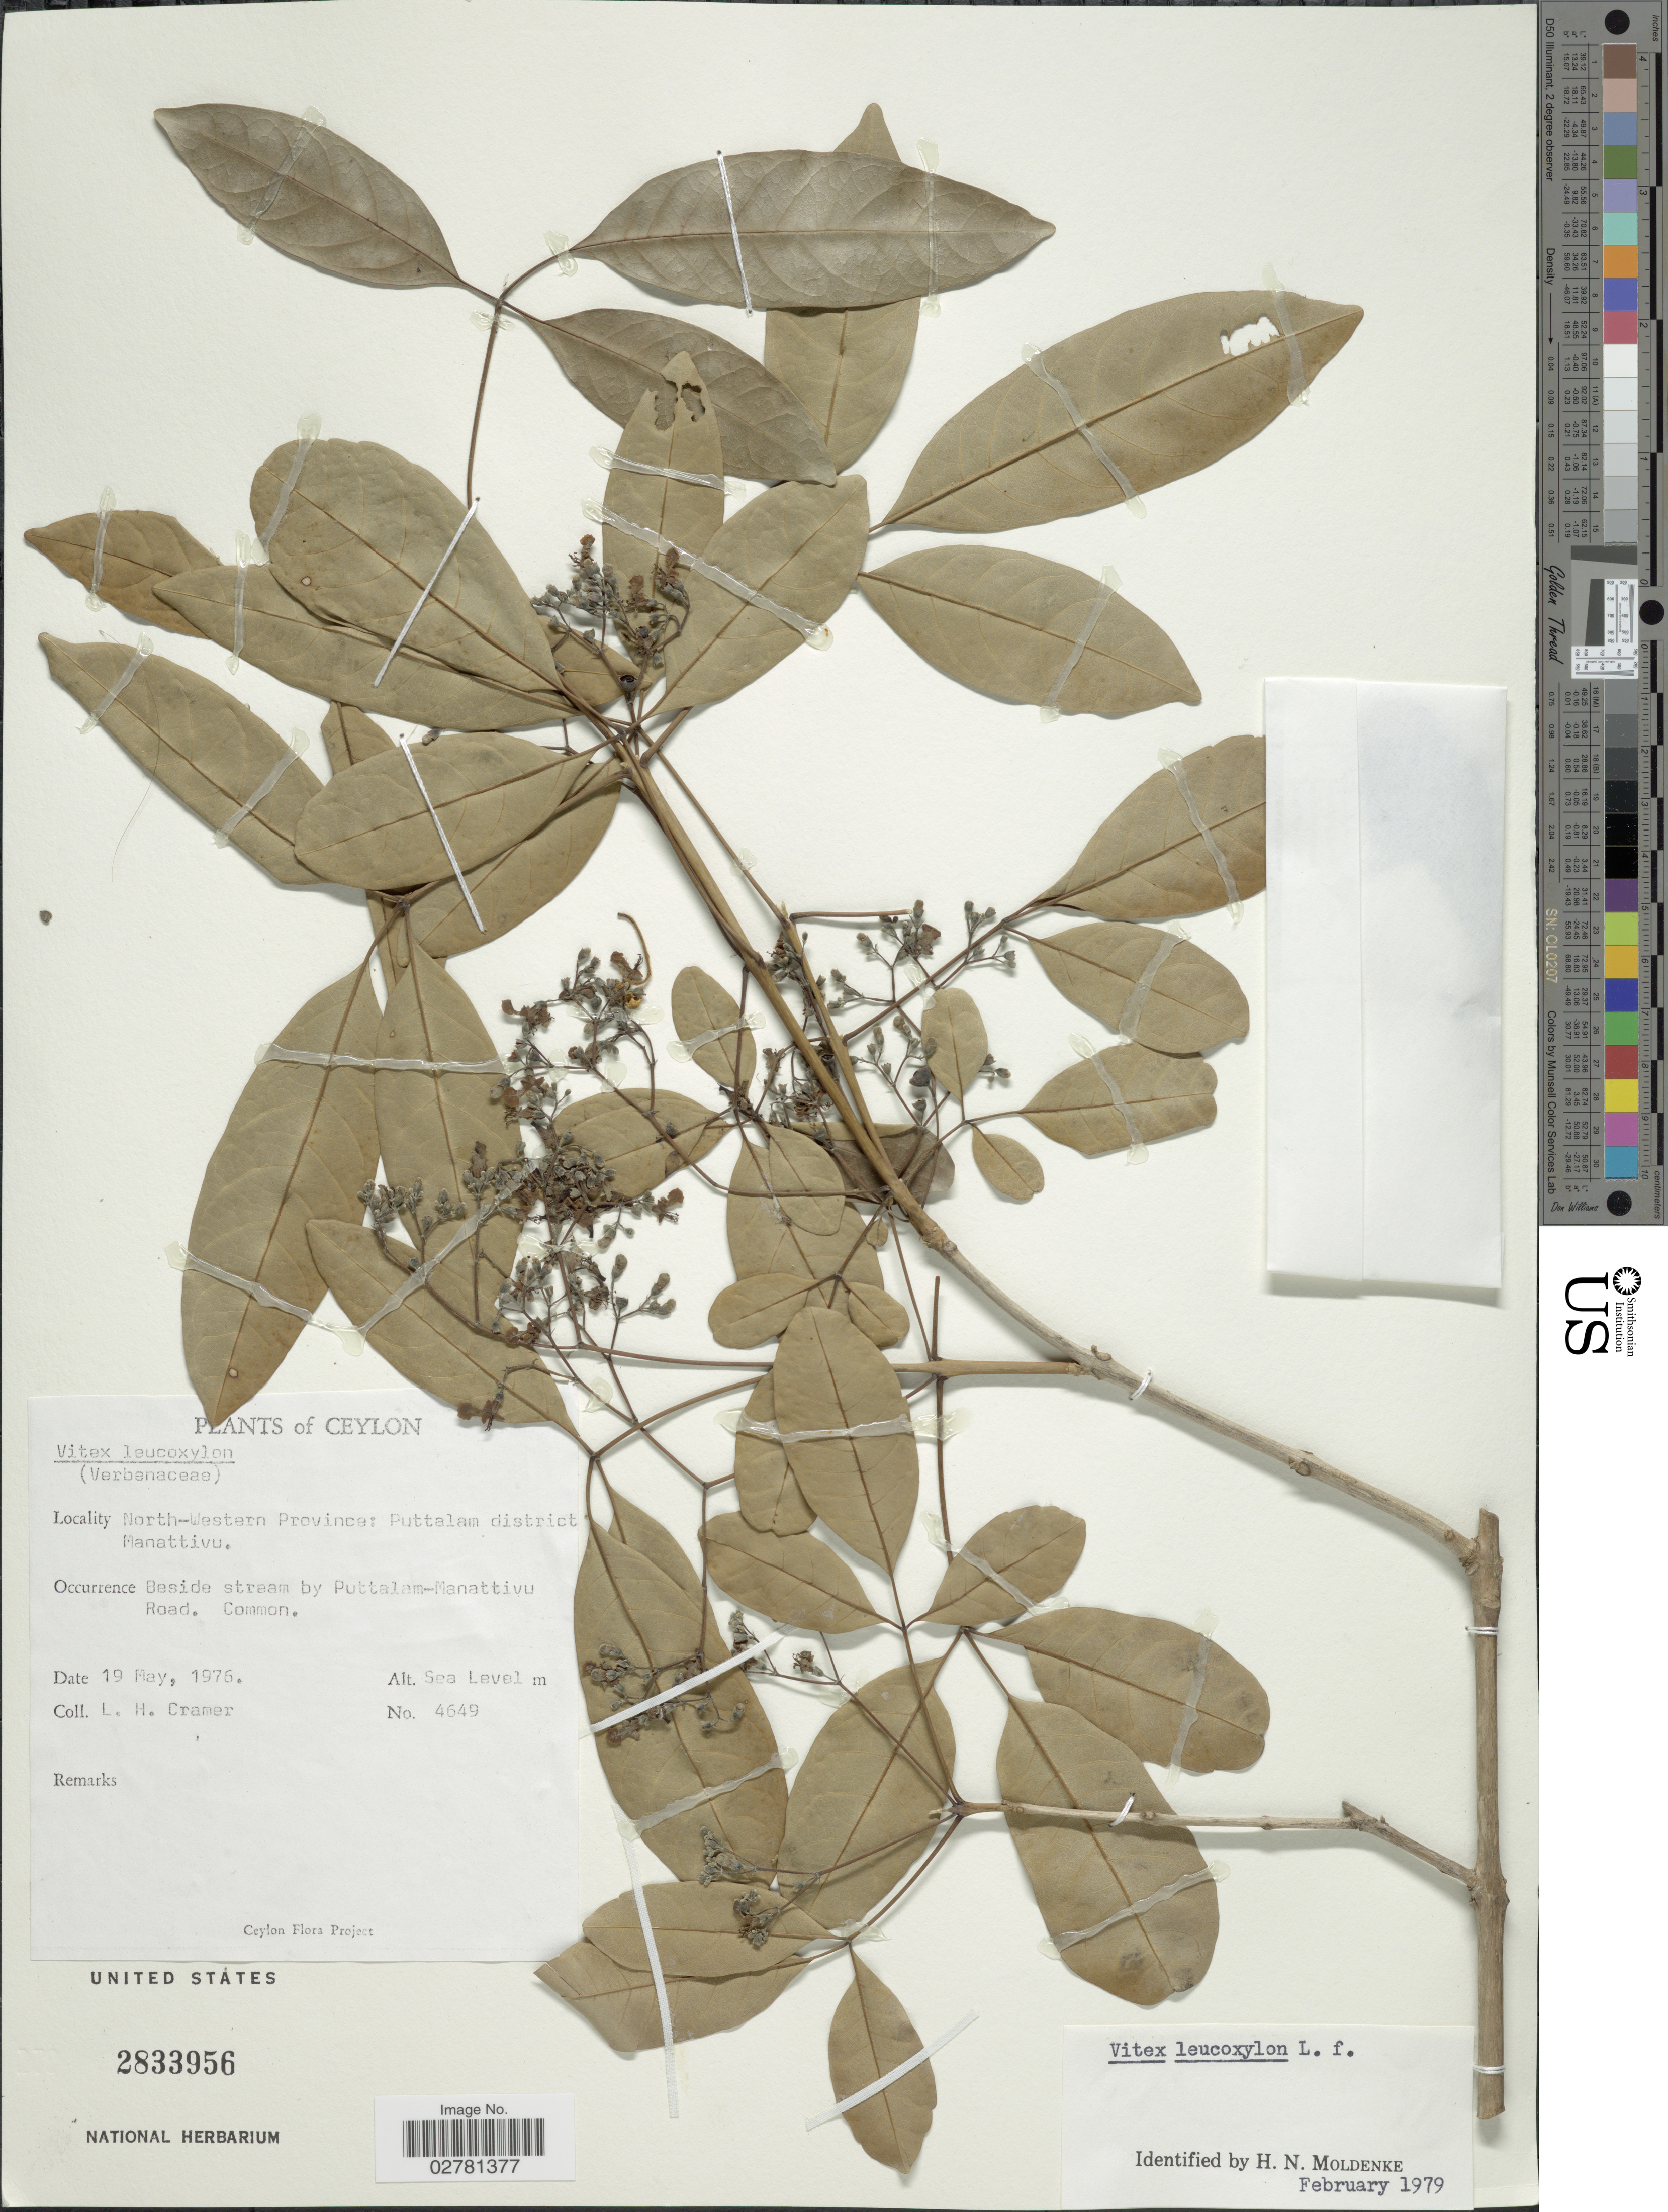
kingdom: Plantae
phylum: Tracheophyta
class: Magnoliopsida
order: Lamiales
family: Lamiaceae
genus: Vitex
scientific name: Vitex leucoxylon var. leucoxylon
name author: L. f.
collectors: L. H. Cramer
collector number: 4649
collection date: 1976-05-19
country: Sri Lanka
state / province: North Western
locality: Ceylon. Puttalam district Manattivu. Beside stream by Puttalam-Manattivu Road.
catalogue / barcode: US 2833956